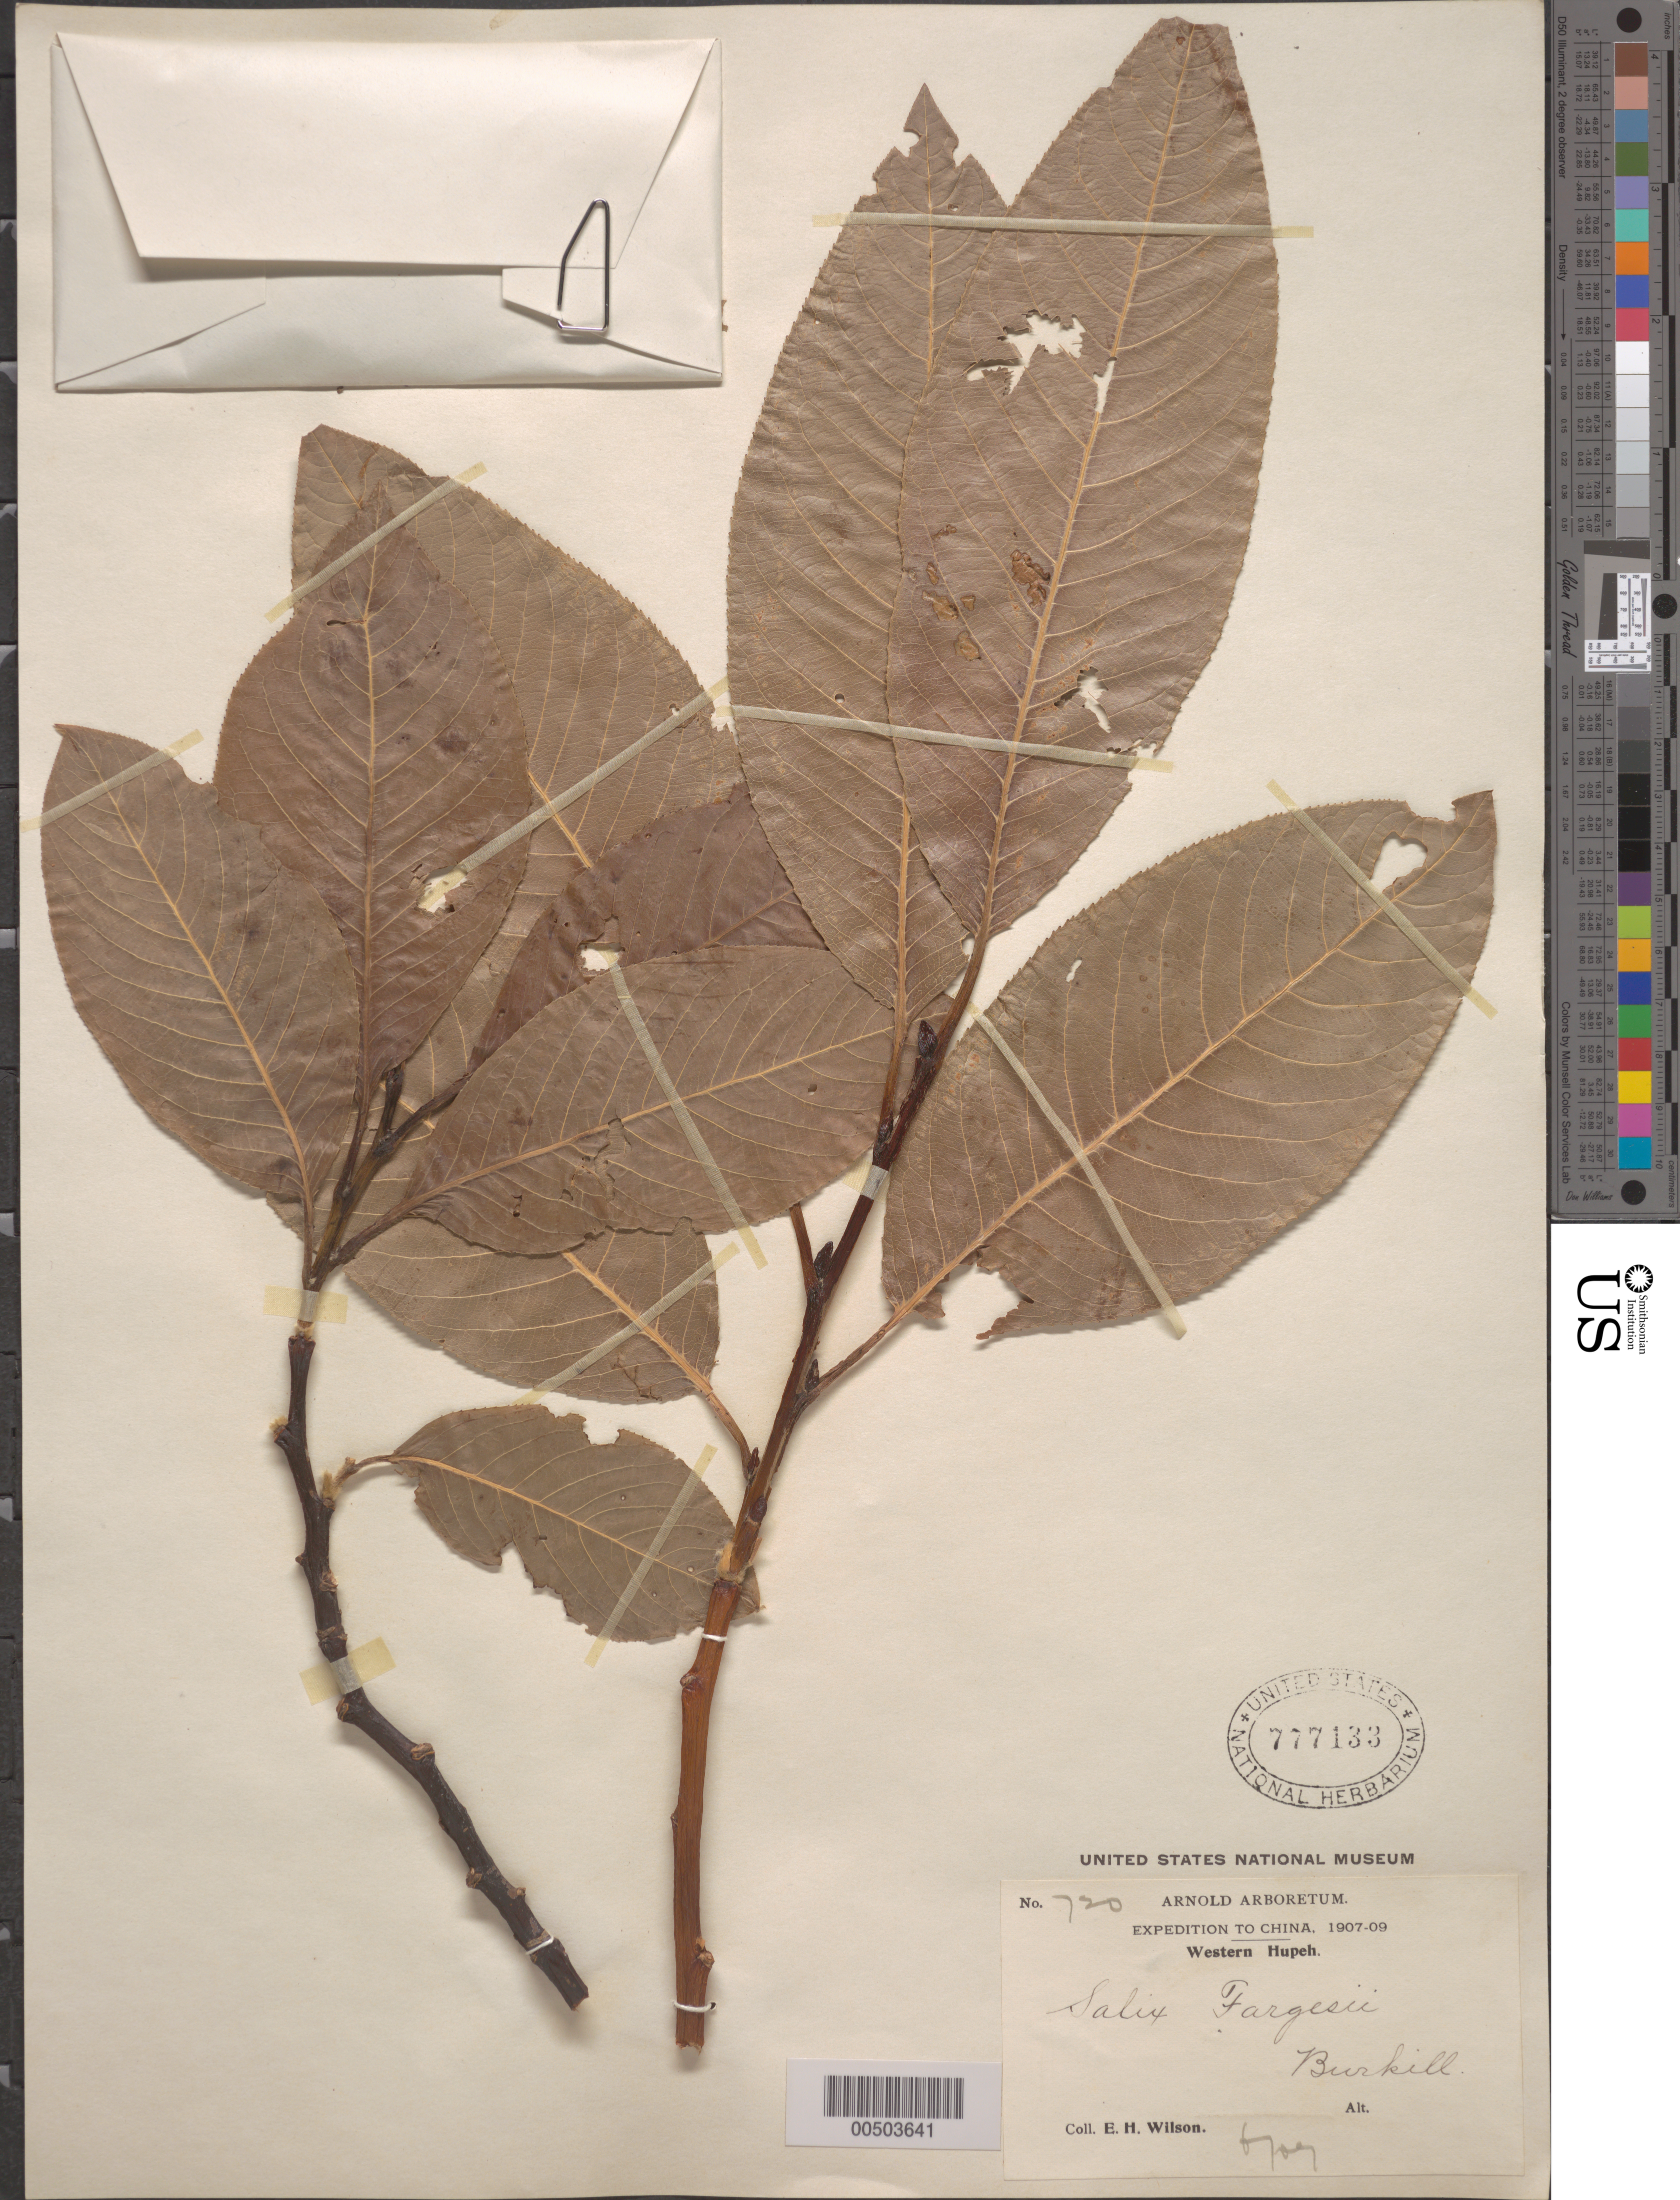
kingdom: Plantae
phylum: Tracheophyta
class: Magnoliopsida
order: Malpighiales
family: Salicaceae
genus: Salix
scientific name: Salix fargesii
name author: Burkill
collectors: E. H. Wilson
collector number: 720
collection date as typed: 1907 to -- --- 1909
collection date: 1907/1909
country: China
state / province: Hubei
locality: Western Hupeh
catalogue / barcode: US 777133